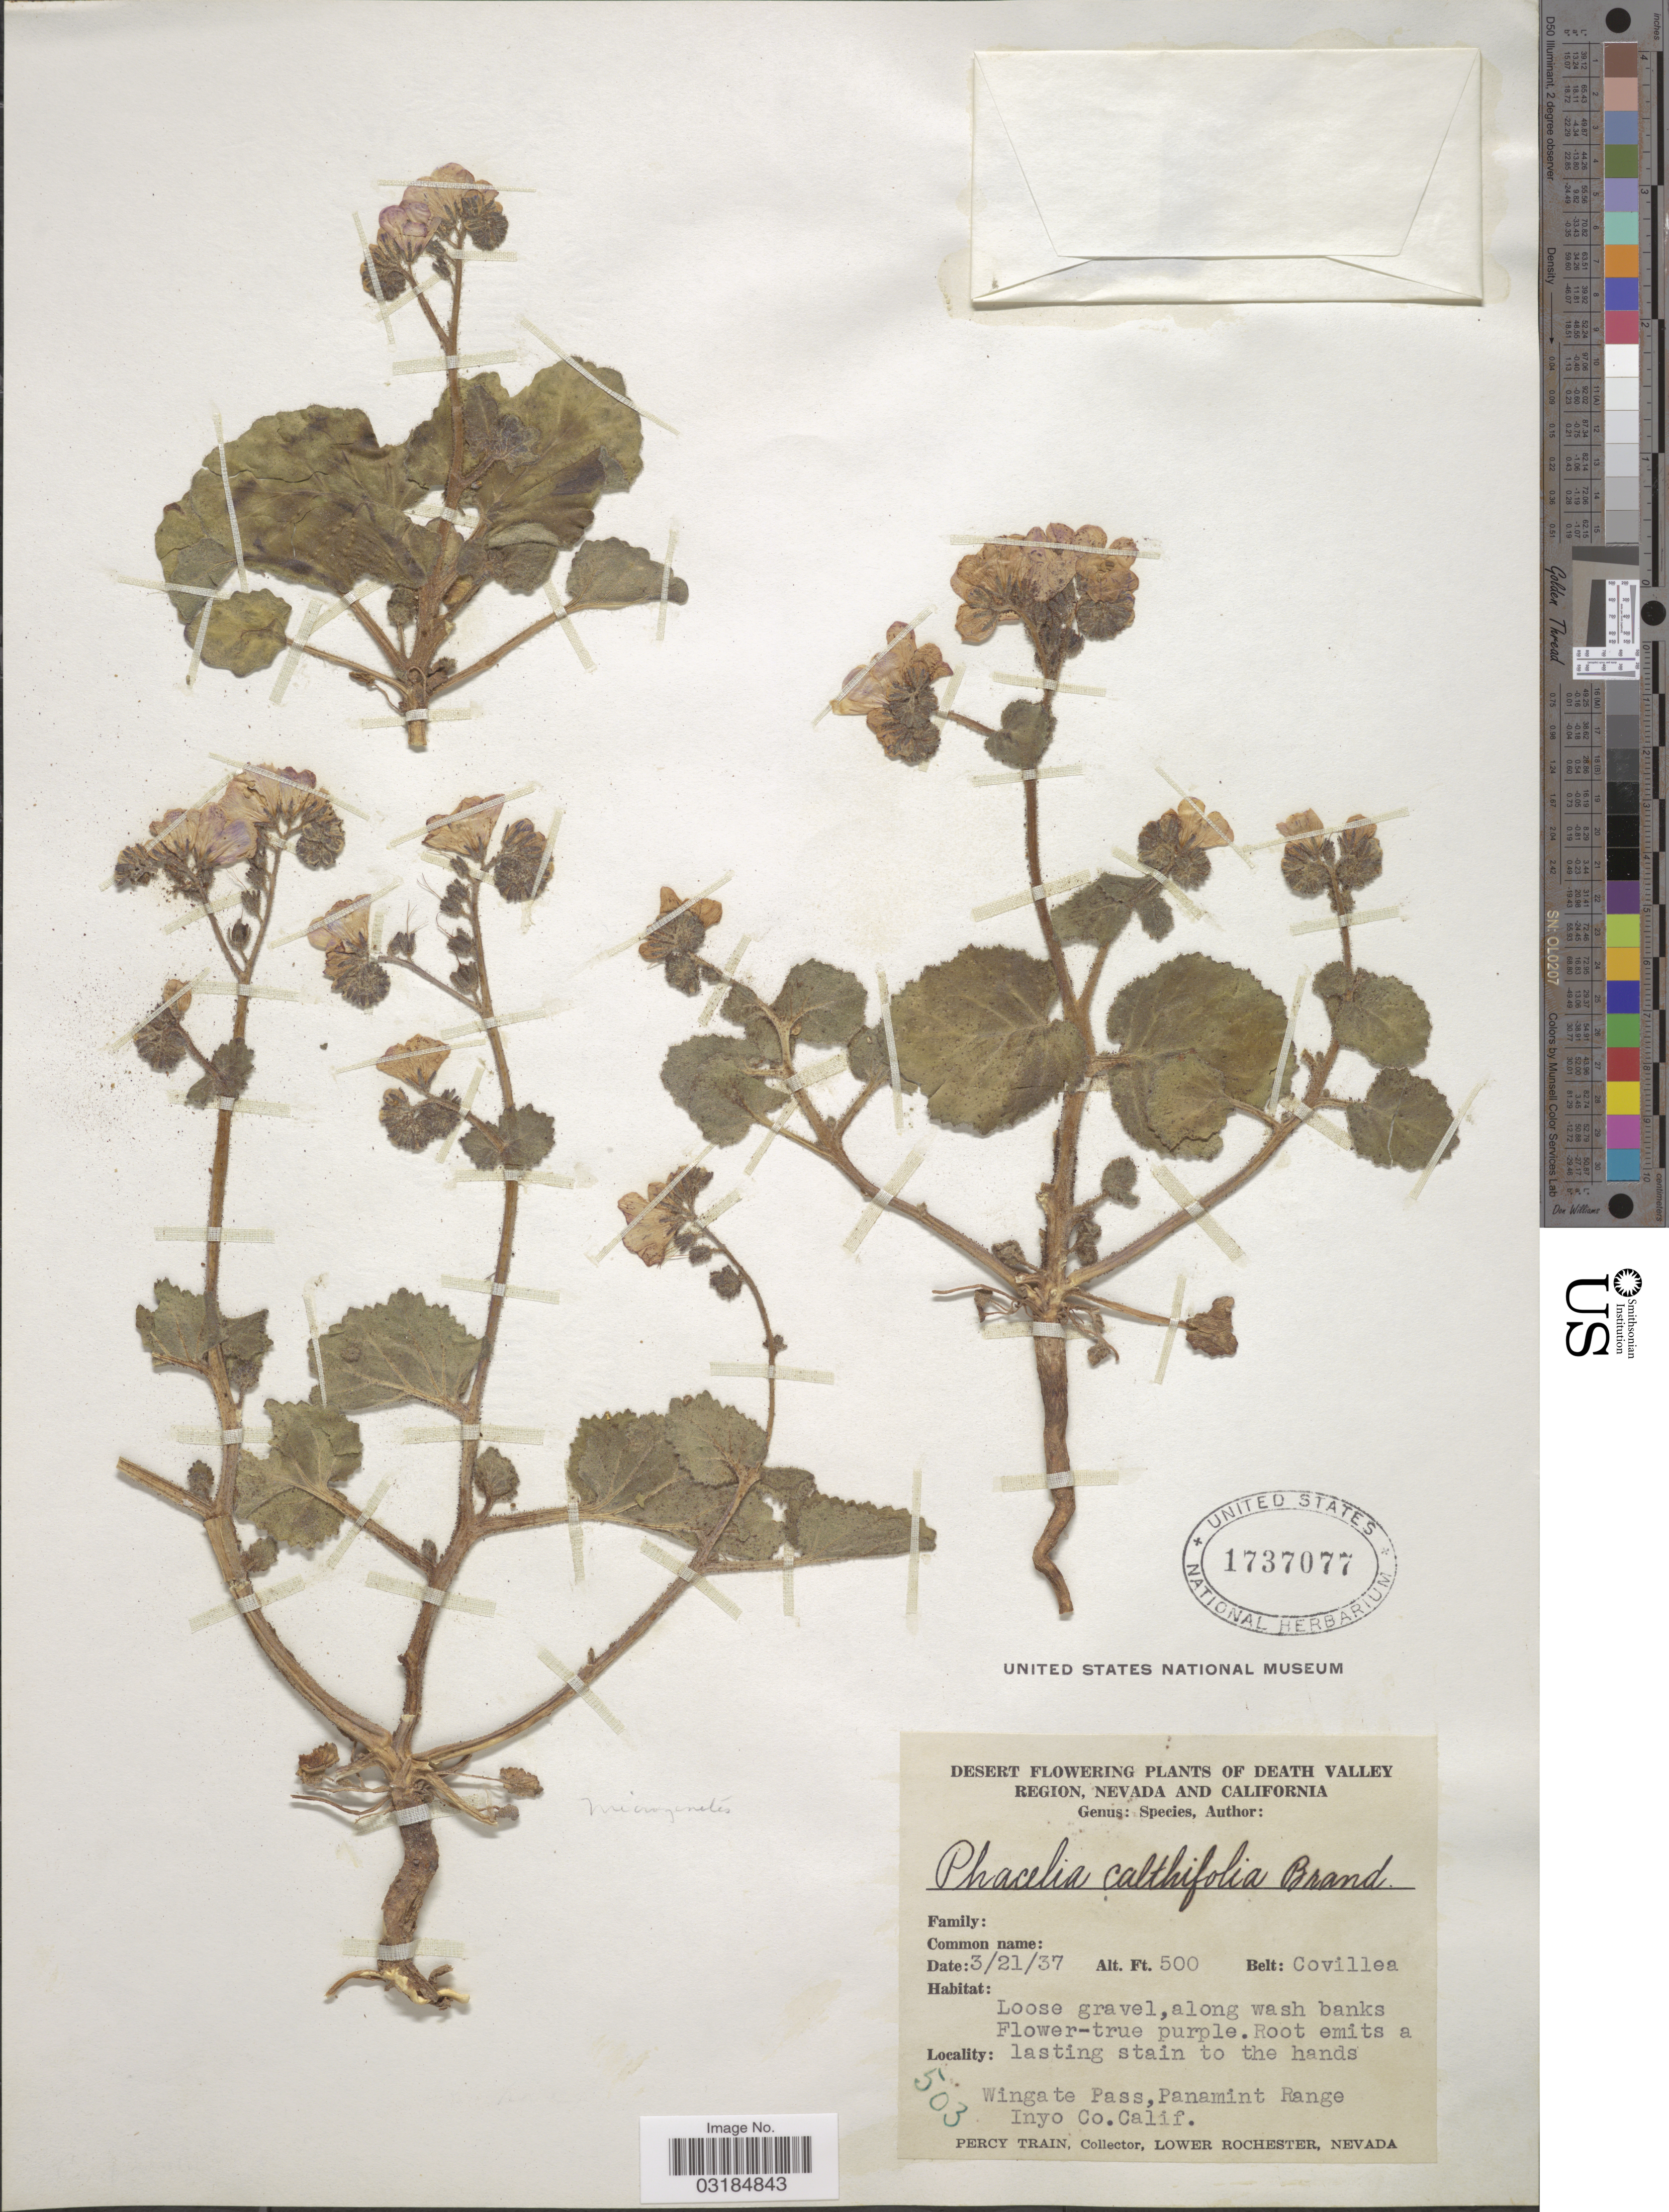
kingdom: Plantae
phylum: Tracheophyta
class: Magnoliopsida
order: Boraginales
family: Hydrophyllaceae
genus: Phacelia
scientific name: Phacelia calthifolia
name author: Brand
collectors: P. Train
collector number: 503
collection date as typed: Transcribed d/m/y: 21/3/37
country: United States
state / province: California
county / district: Inyo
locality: Desert, Death Valley Region, Wingate Pass, Panamint Range, Inyo Co., Calif.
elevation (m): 152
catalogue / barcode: US 1737077